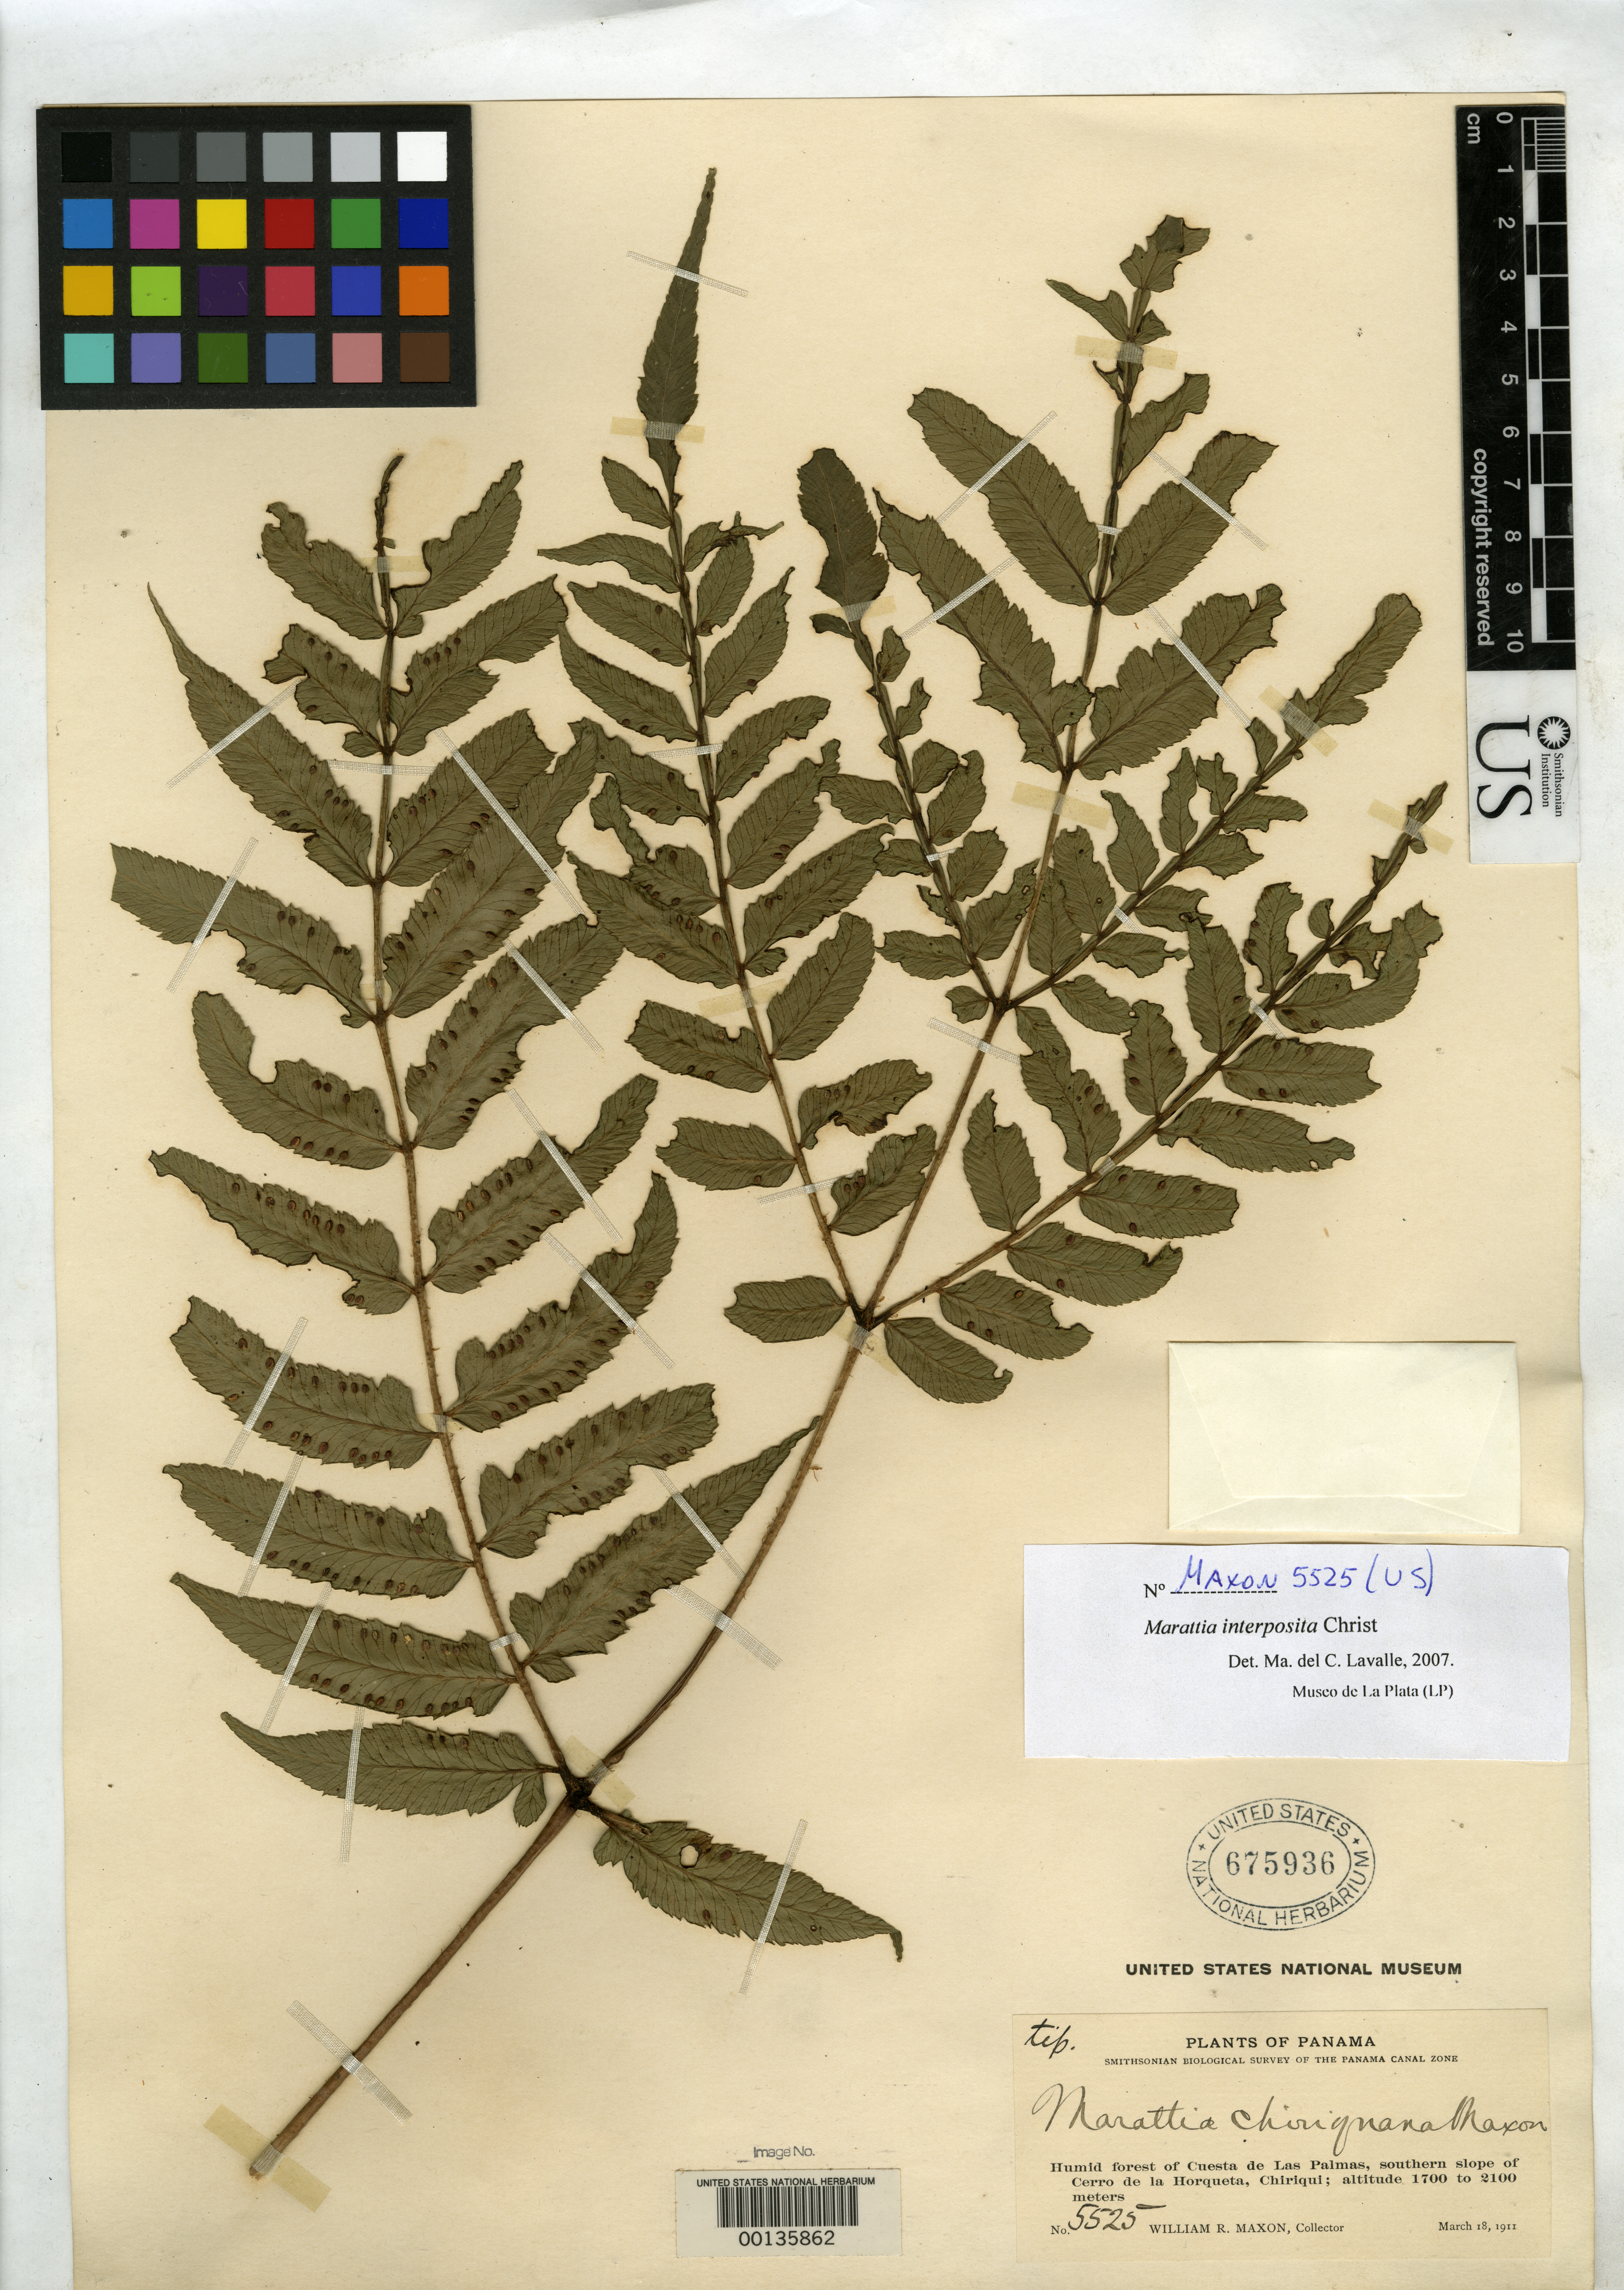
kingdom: Plantae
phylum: Tracheophyta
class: Polypodiopsida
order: Marattiales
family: Marattiaceae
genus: Marattia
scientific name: Marattia chiricana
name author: Maxon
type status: Holotype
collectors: W. R. Maxon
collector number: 5525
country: Panama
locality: NW of Boquete towards Parque Nacional Volcan Baru.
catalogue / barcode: US 675936